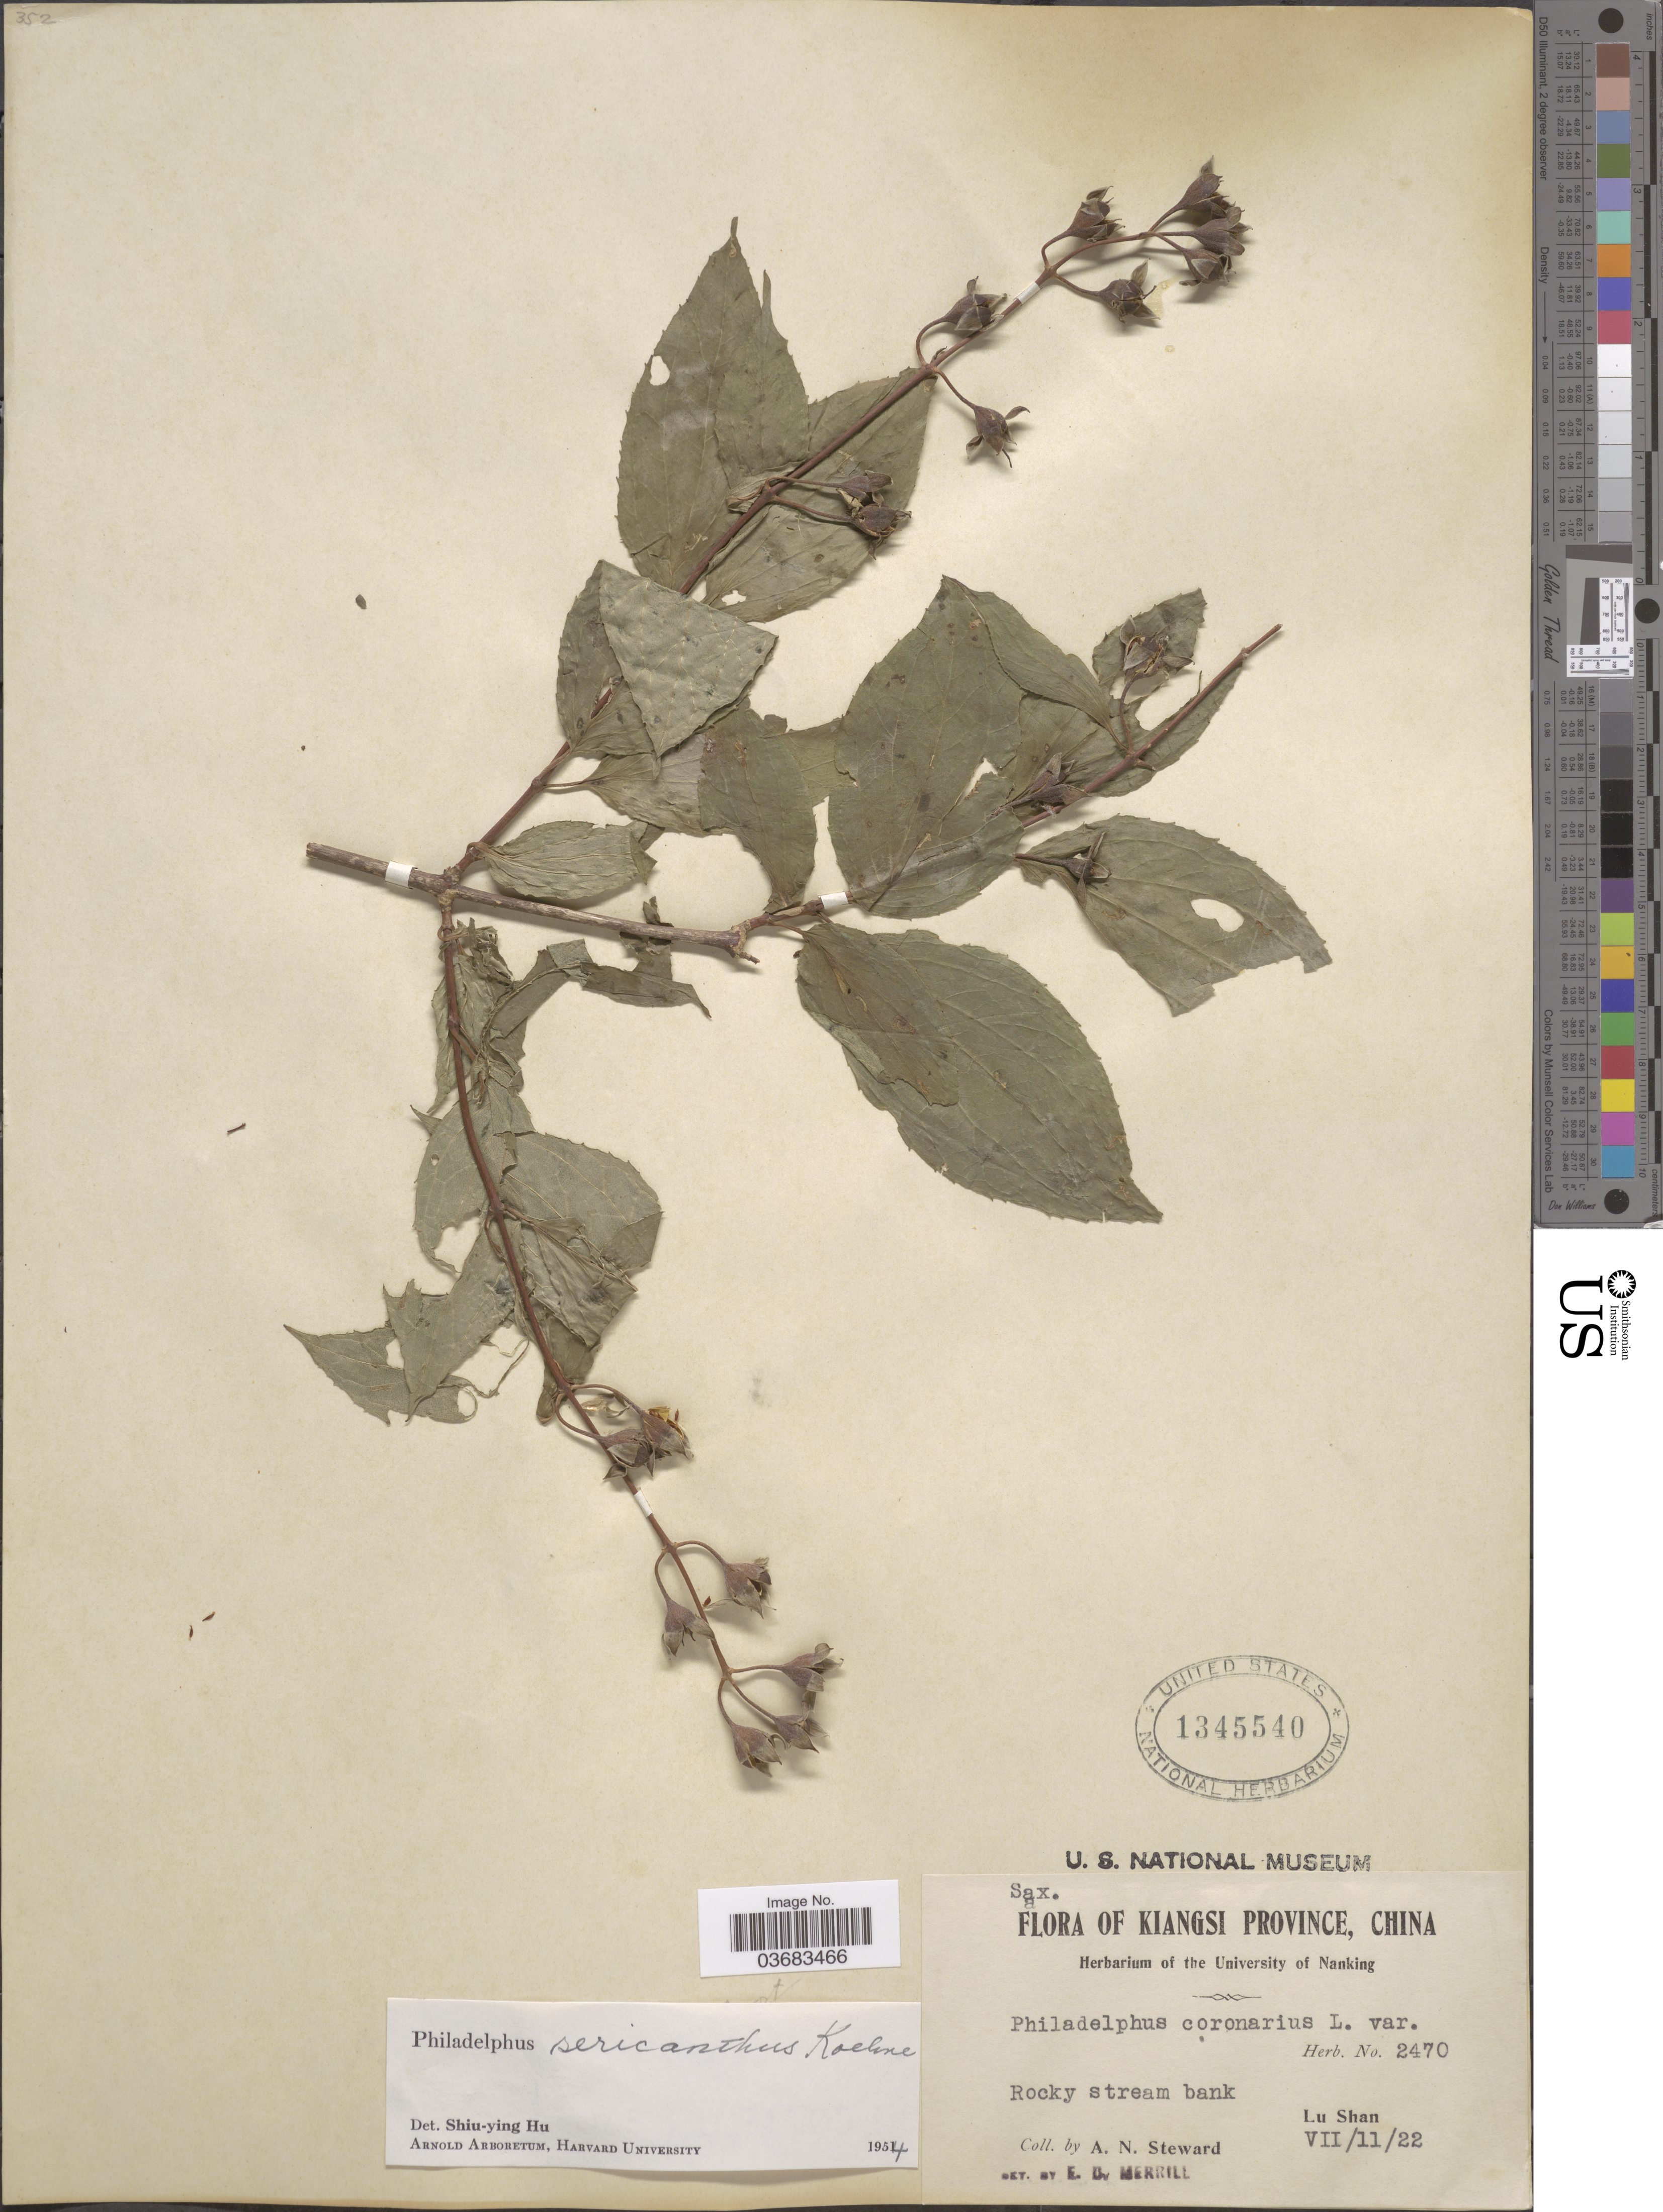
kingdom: Plantae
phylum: Tracheophyta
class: Magnoliopsida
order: Cornales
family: Hydrangeaceae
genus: Philadelphus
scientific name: Philadelphus sericanthus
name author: Koehne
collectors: A. N. Steward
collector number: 2470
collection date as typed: Transcribed d/m/y: 11/7/22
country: China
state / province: Jiangxi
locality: Kiangsi Province. Lu Shan.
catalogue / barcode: US 1345540